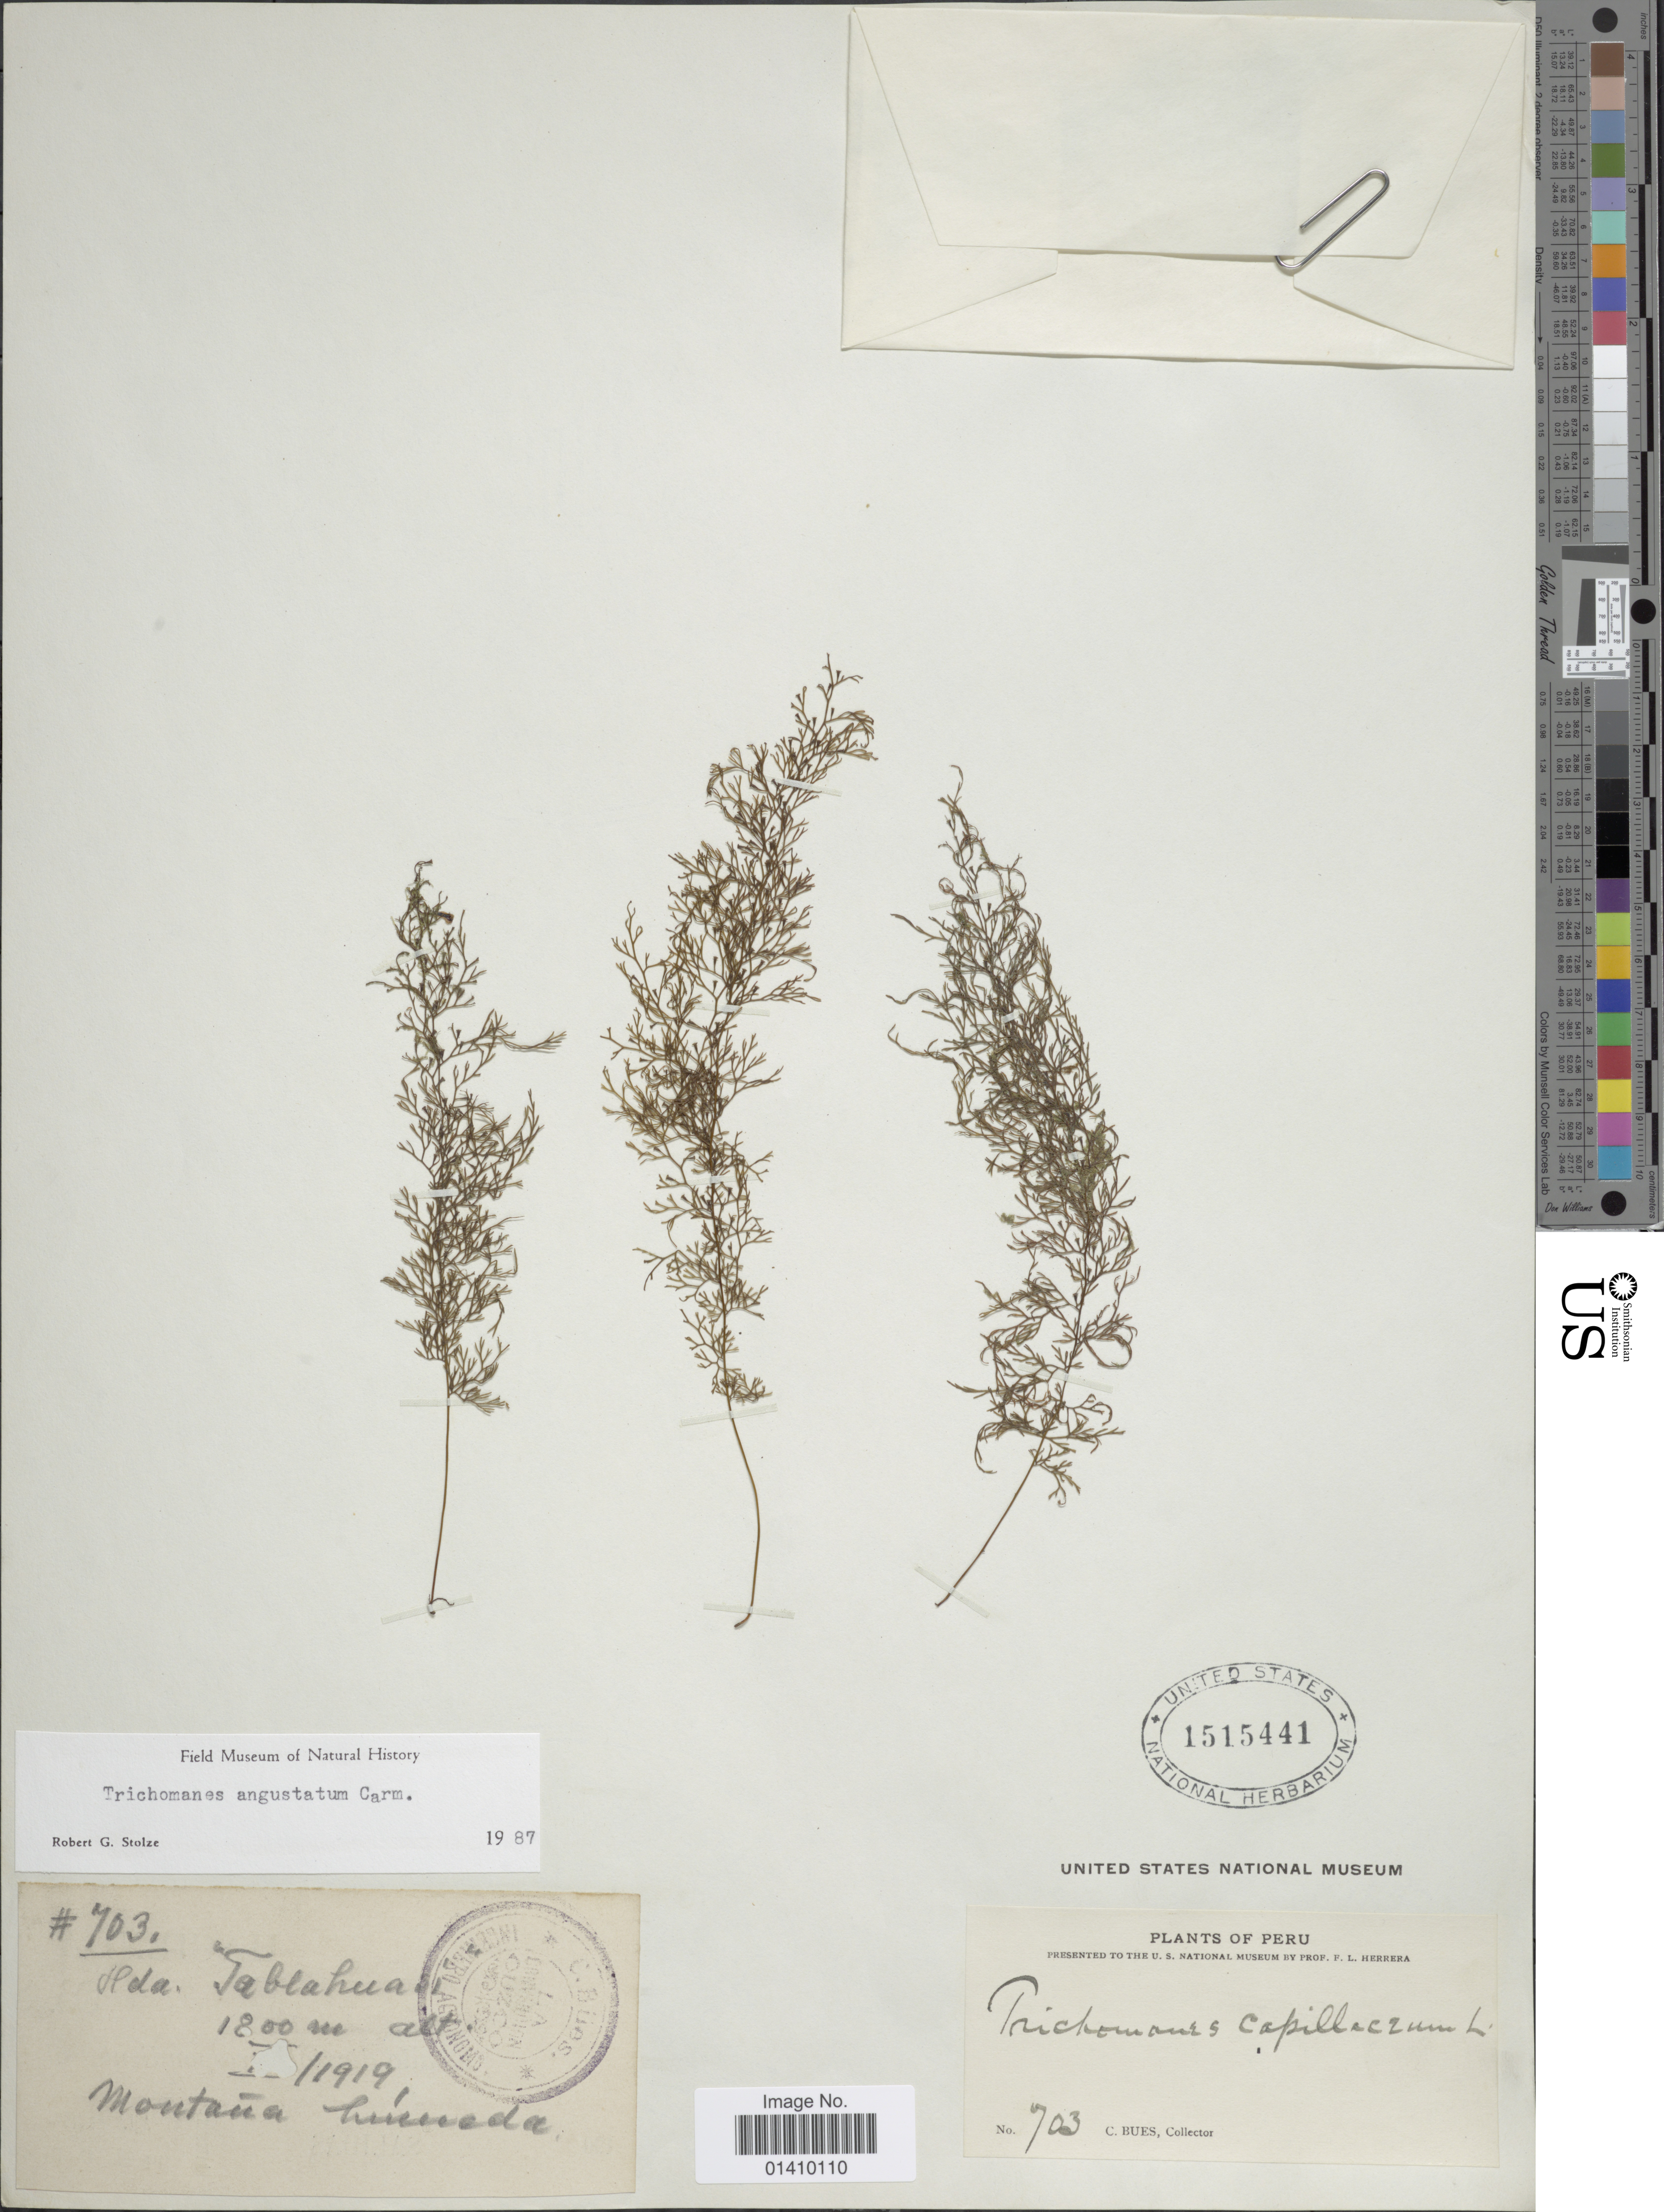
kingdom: Plantae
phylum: Tracheophyta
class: Polypodiopsida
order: Hymenophyllales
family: Hymenophyllaceae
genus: Polyphlebium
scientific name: Polyphlebium capillaceum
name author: (L.) Ebihara & Dubuisson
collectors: C. Bues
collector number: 703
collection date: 1919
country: Peru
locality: Hda. Tablahuasi. Montaña humeda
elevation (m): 1800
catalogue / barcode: US 1515441